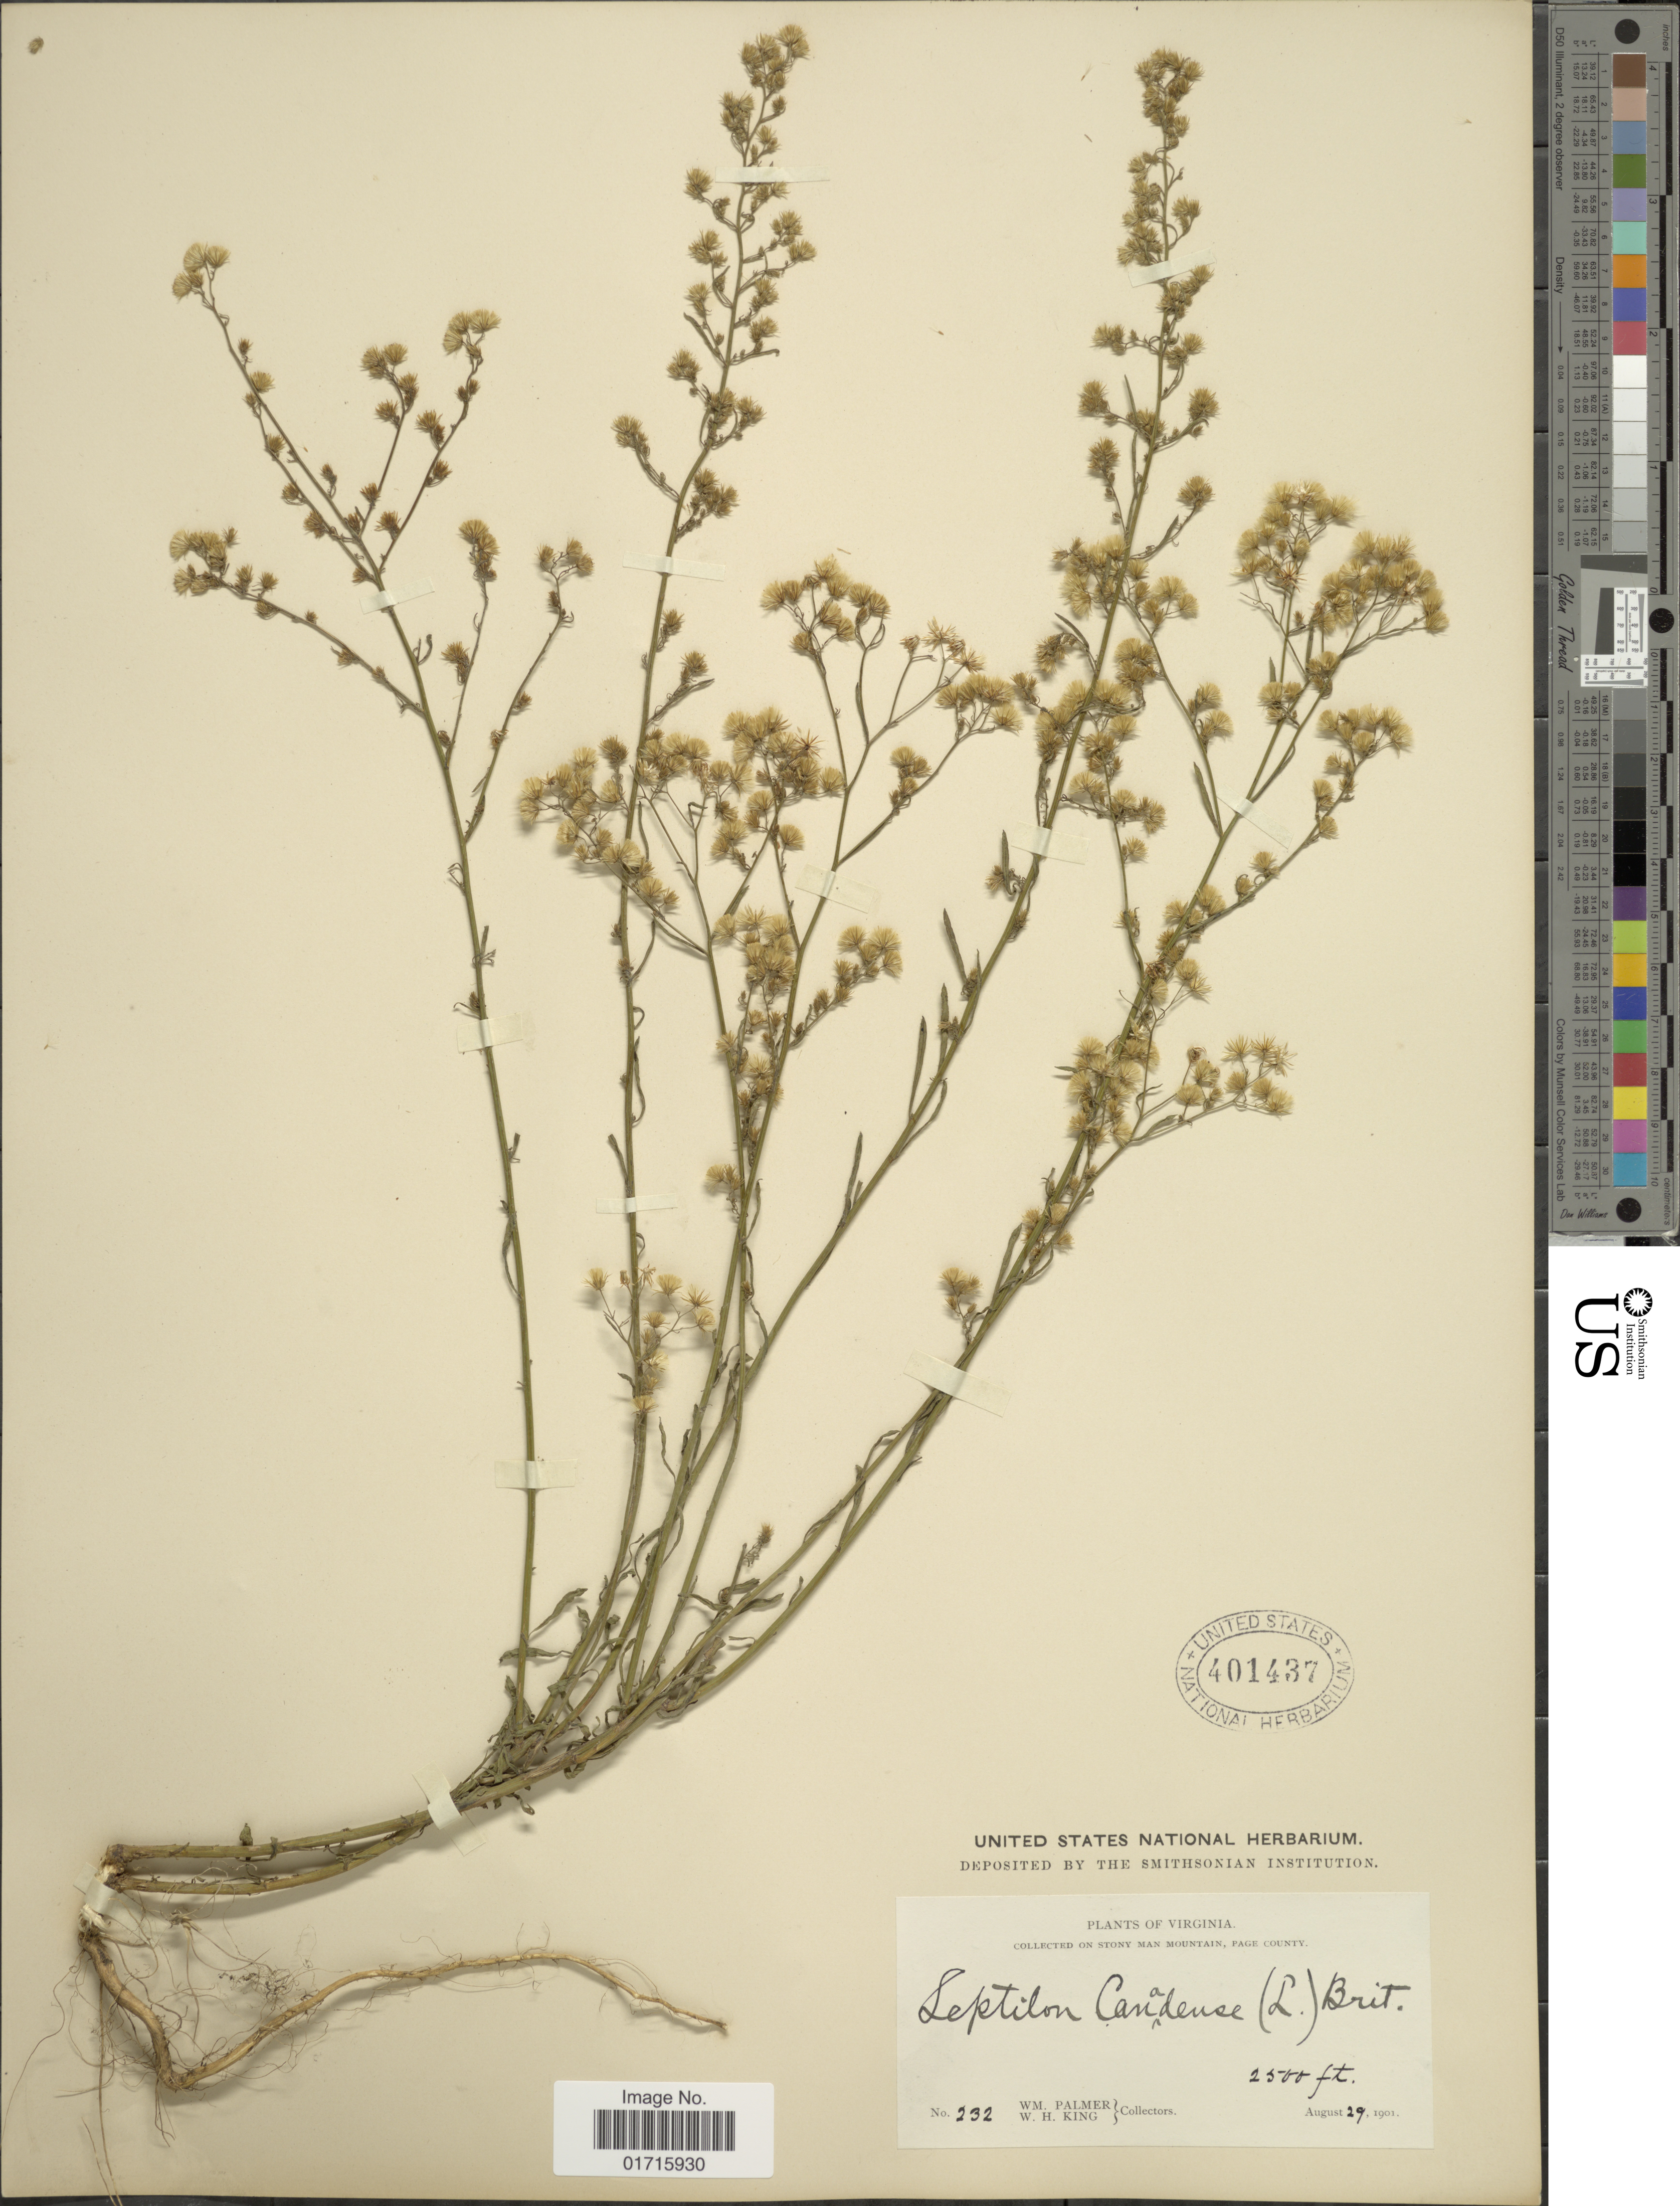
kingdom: Plantae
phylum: Tracheophyta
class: Magnoliopsida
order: Asterales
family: Asteraceae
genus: Conyza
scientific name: Conyza canadensis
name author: (L.) Cronq.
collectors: W. Palmer & W. H. King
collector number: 232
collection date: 1901-08-29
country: United States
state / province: Virginia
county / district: Page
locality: Virginia. on Stony Mountain, Page County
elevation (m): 762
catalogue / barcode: US 401437